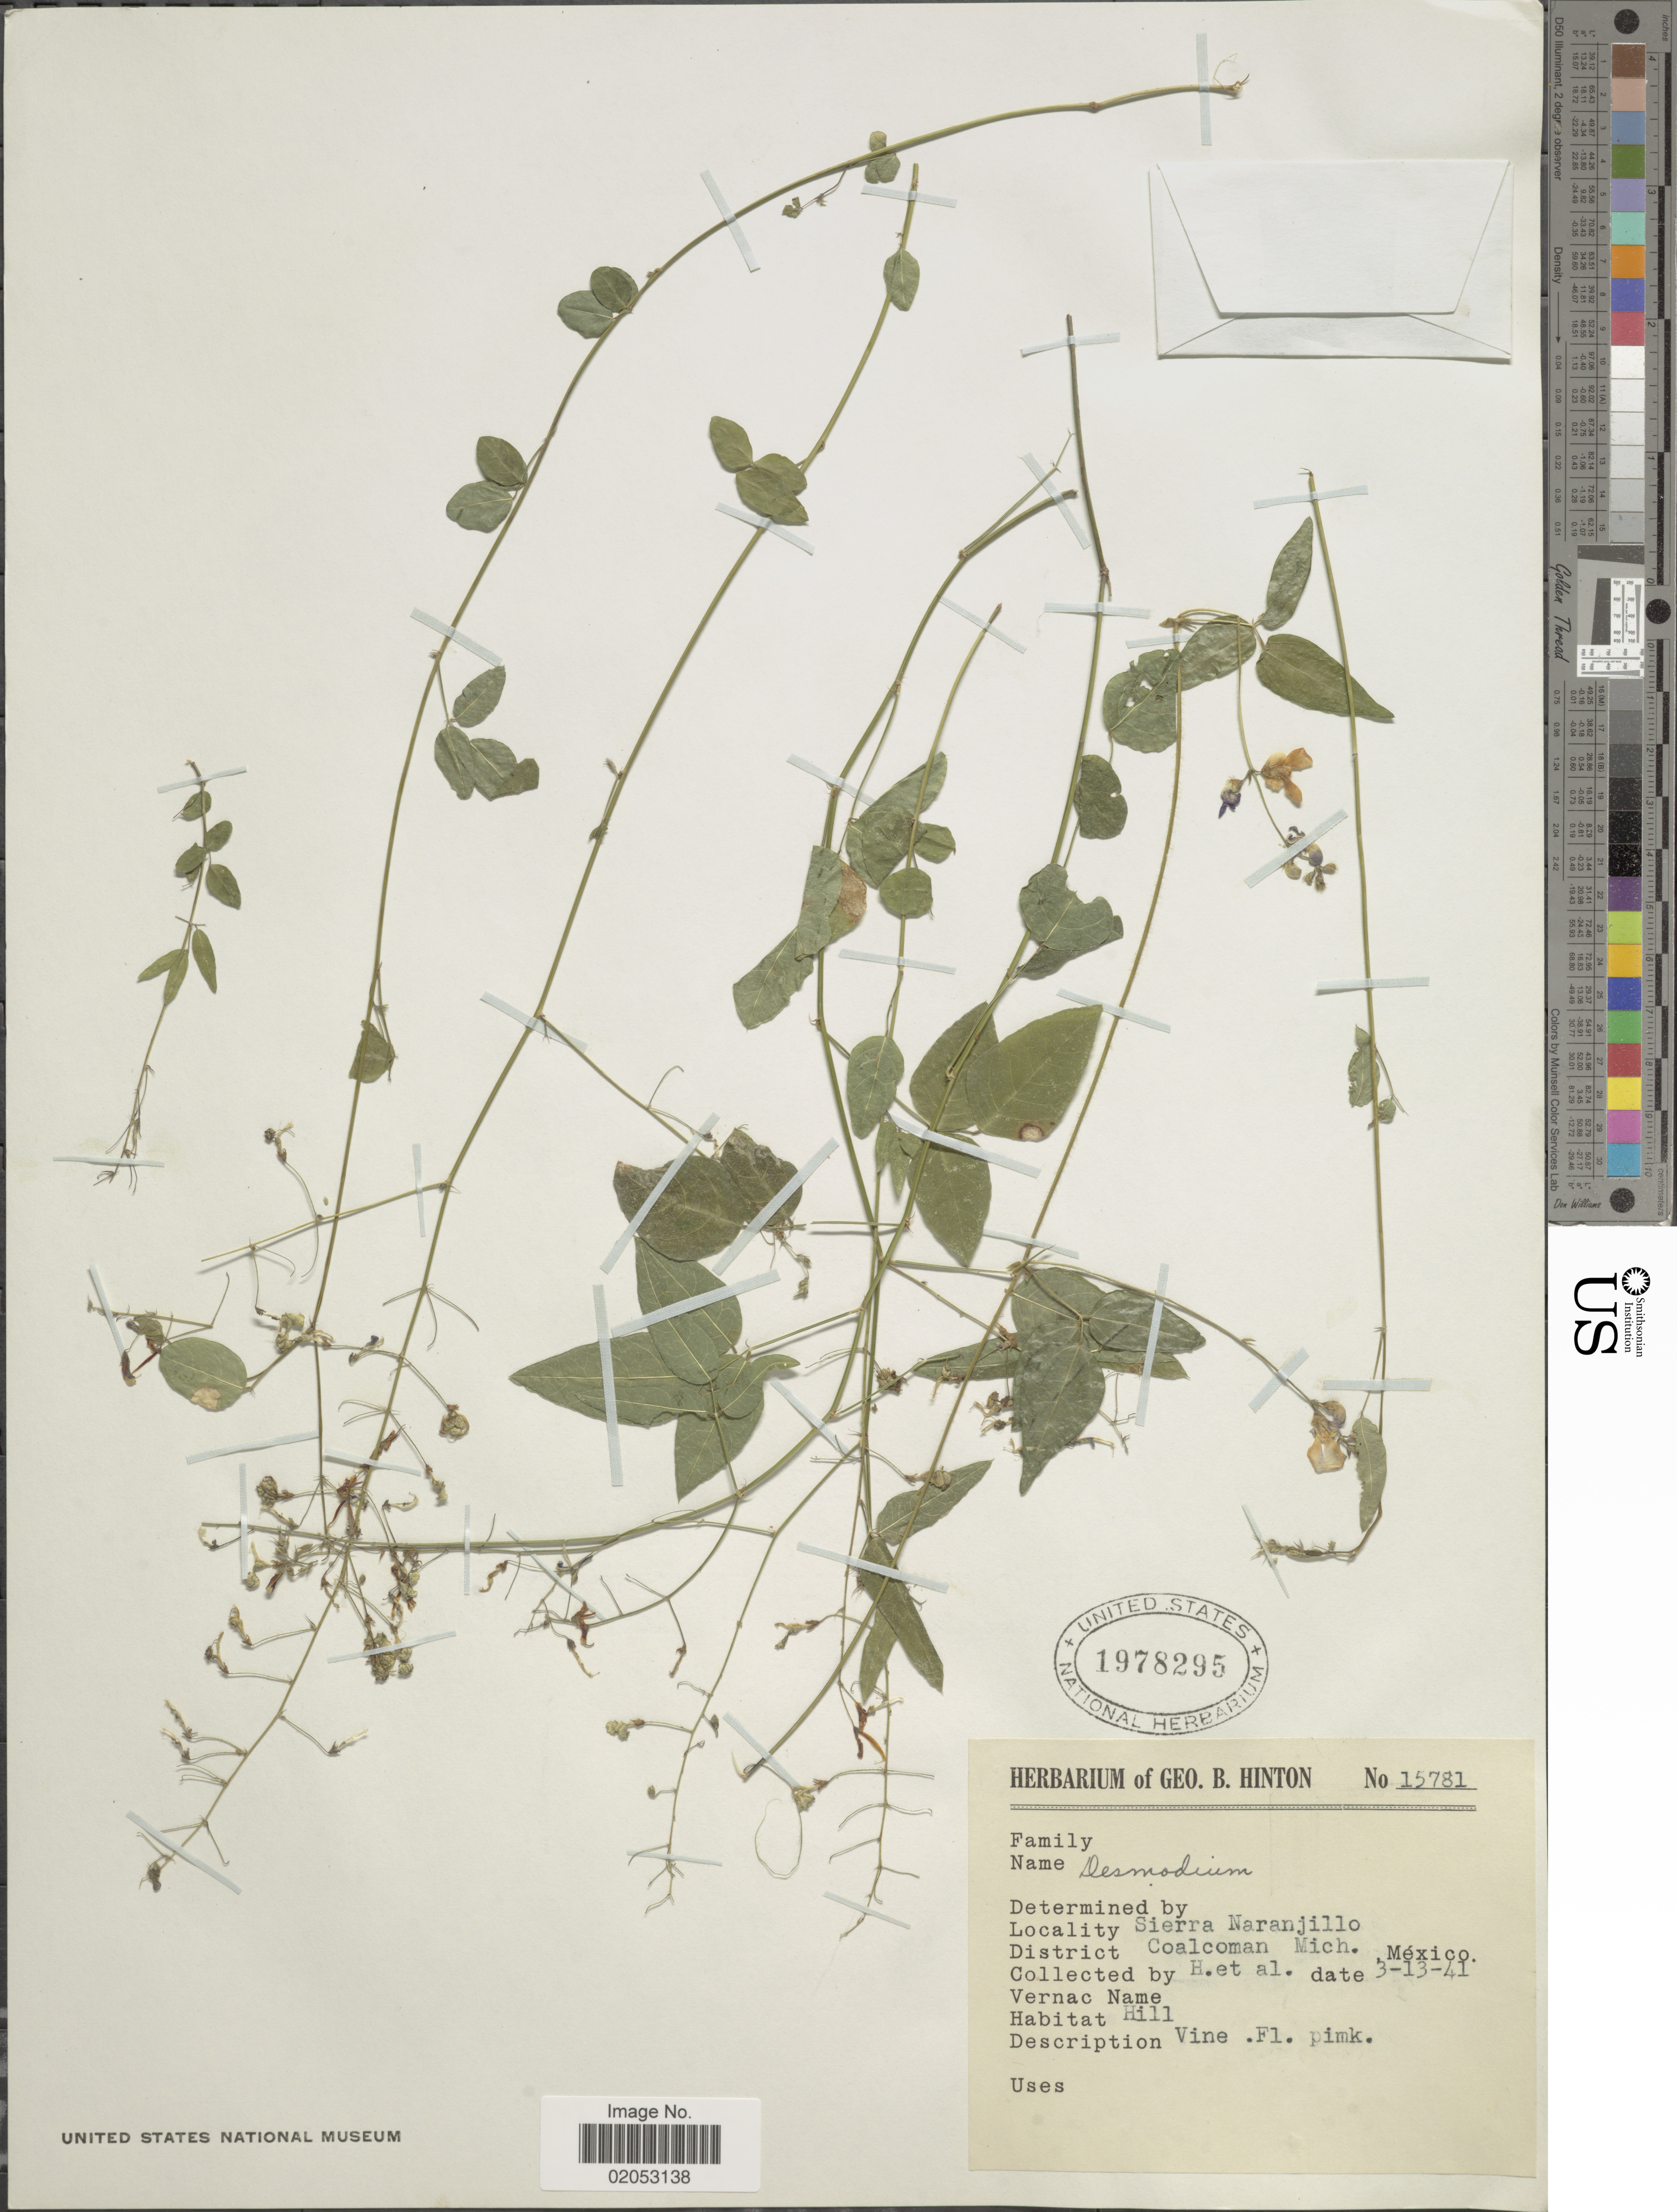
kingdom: Plantae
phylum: Tracheophyta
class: Magnoliopsida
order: Fabales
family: Fabaceae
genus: Desmodium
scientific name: Desmodium sp.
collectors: G. B. Hinton & et al.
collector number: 15781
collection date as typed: Transcribed d/m/y: 13/3/41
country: Mexico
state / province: Michoacán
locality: Sierra Naranjillo. District Coalcoman, Mich., México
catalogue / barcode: US 1978295